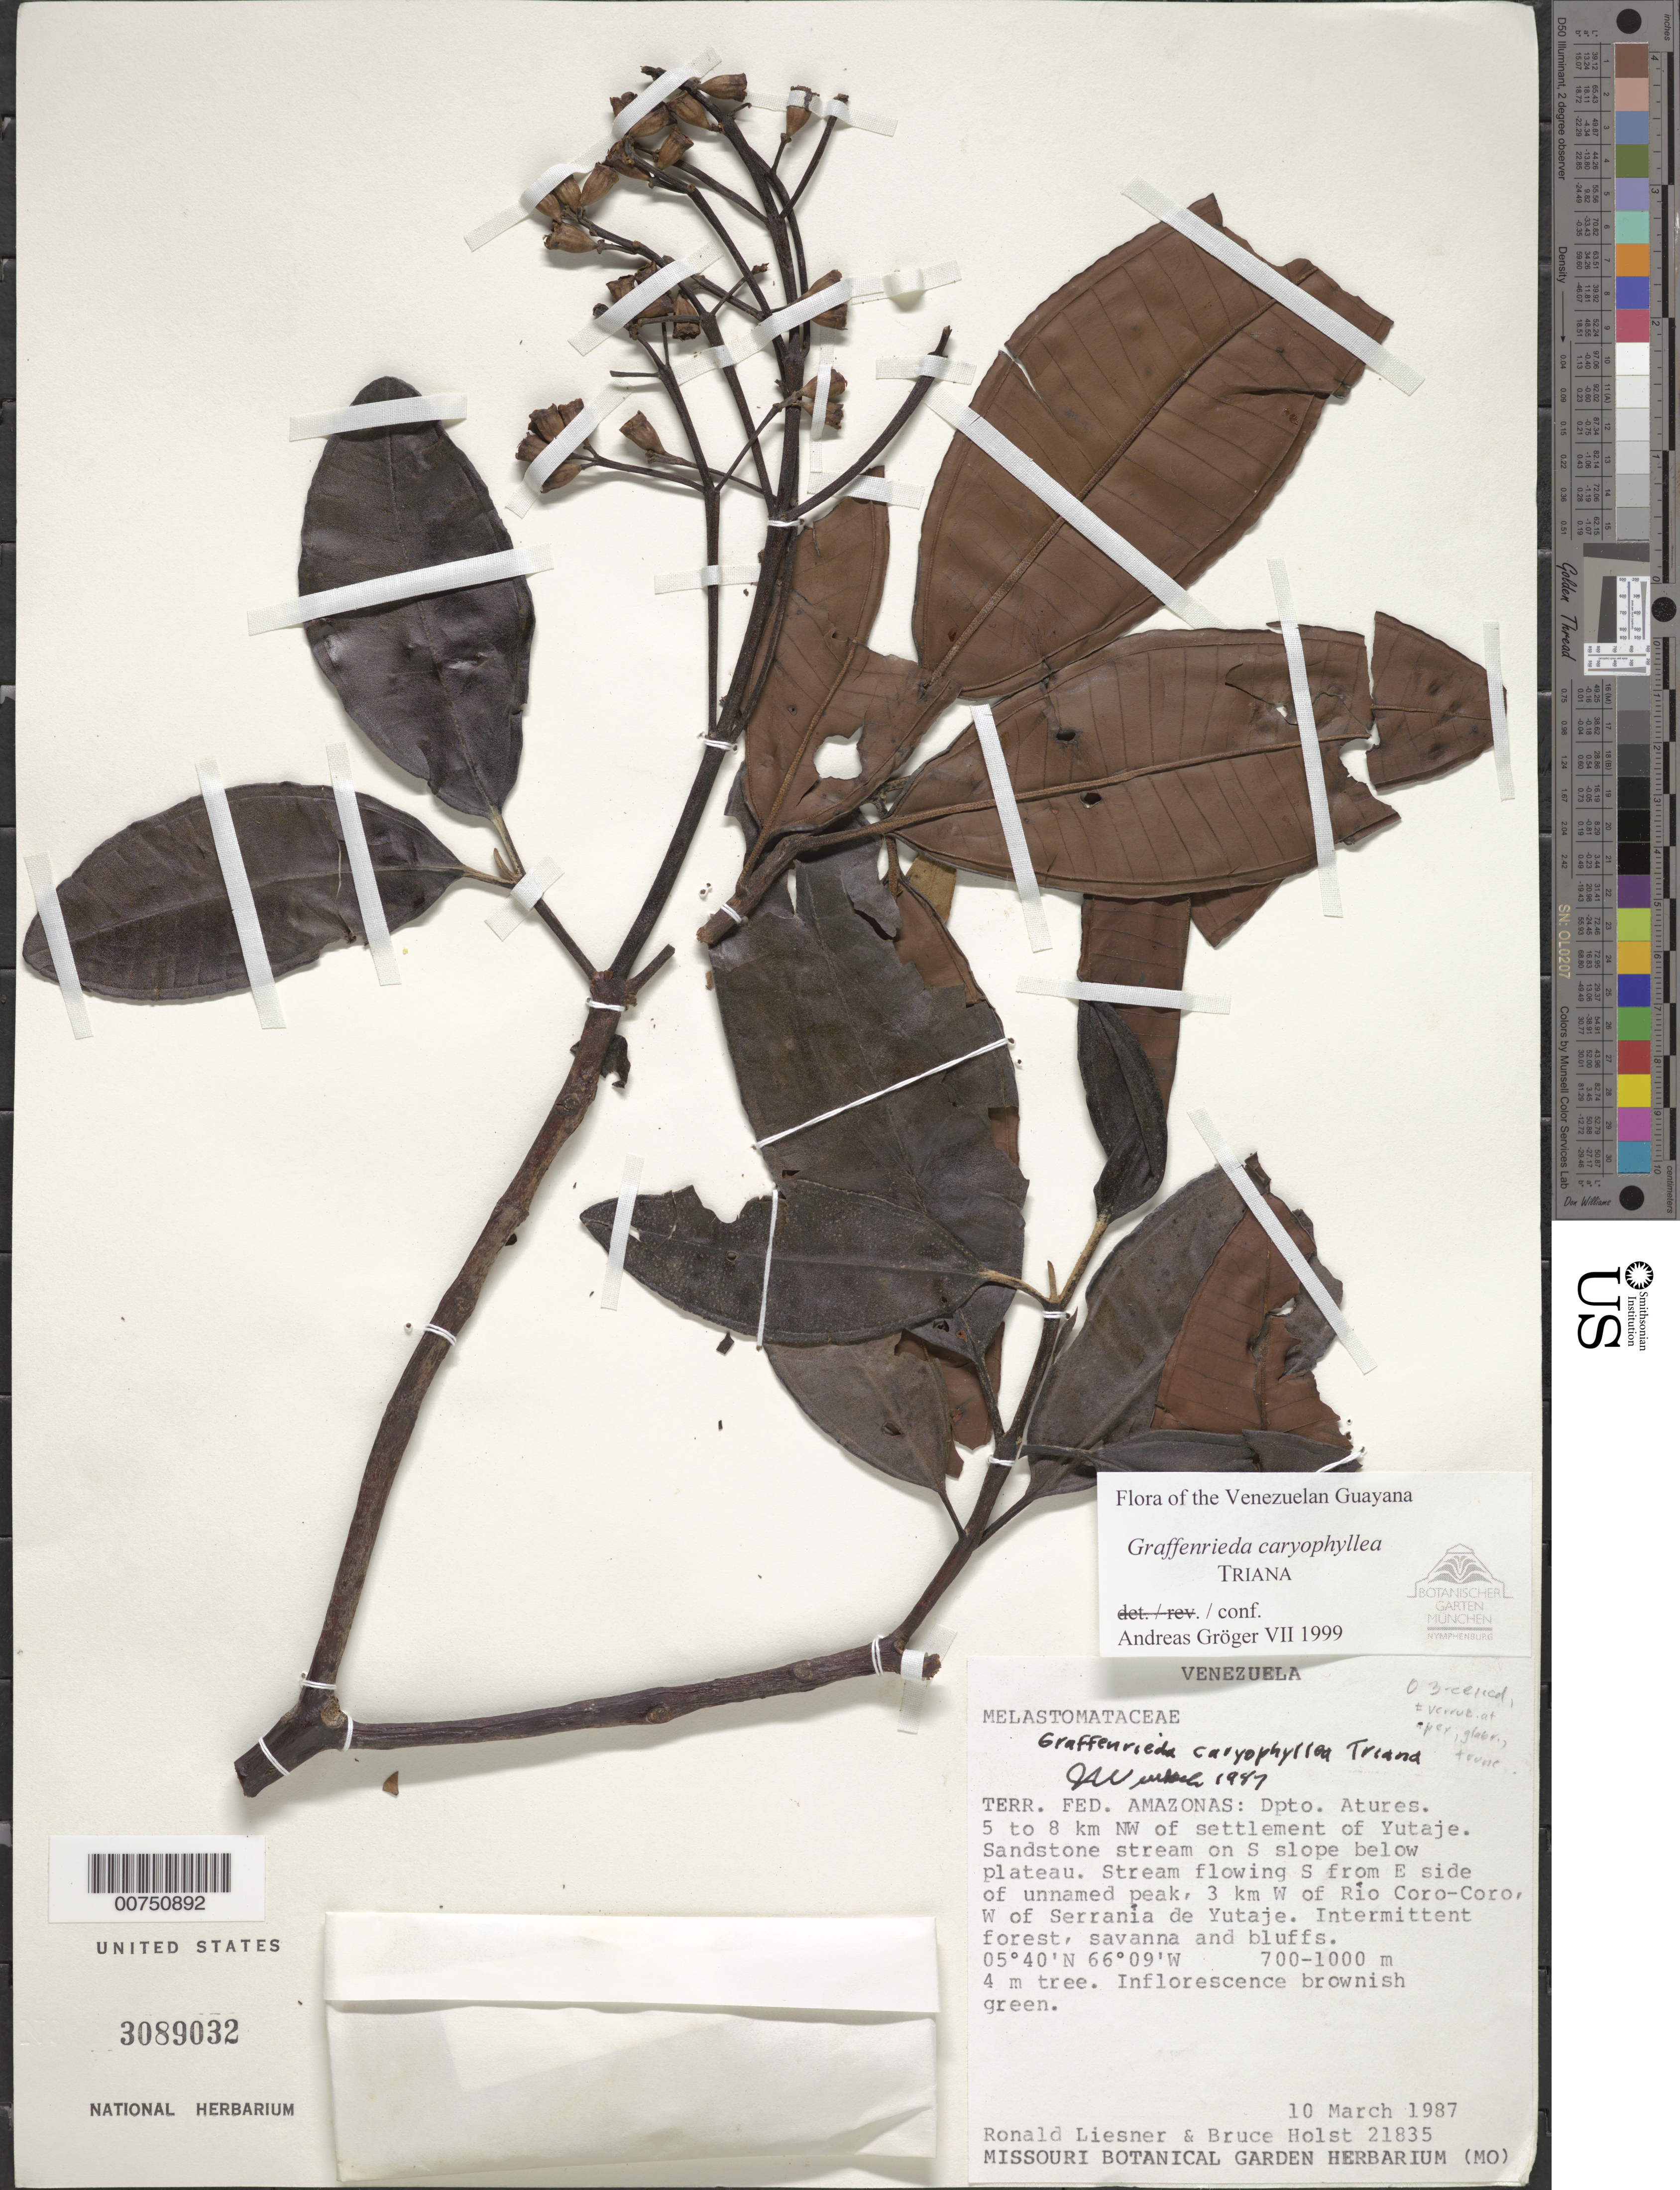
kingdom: Plantae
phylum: Tracheophyta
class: Magnoliopsida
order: Myrtales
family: Melastomataceae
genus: Graffenrieda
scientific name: Graffenrieda caryophyllea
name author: Triana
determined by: Gröger, A.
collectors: R. L. Liesner & B. Holst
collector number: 21835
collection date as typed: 10-Mar-87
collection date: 1987-03-10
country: Venezuela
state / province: Amazonas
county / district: Atures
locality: Yutajé, 5-8 km NW of settlement, on S slope below plateau; stream flowing S from E side of unnamed peak, 3 km W of Río Coro-Coro, W of Serrania de Yutajé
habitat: Intermittent forest, savanna, and bluffs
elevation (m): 700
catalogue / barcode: US 3089032